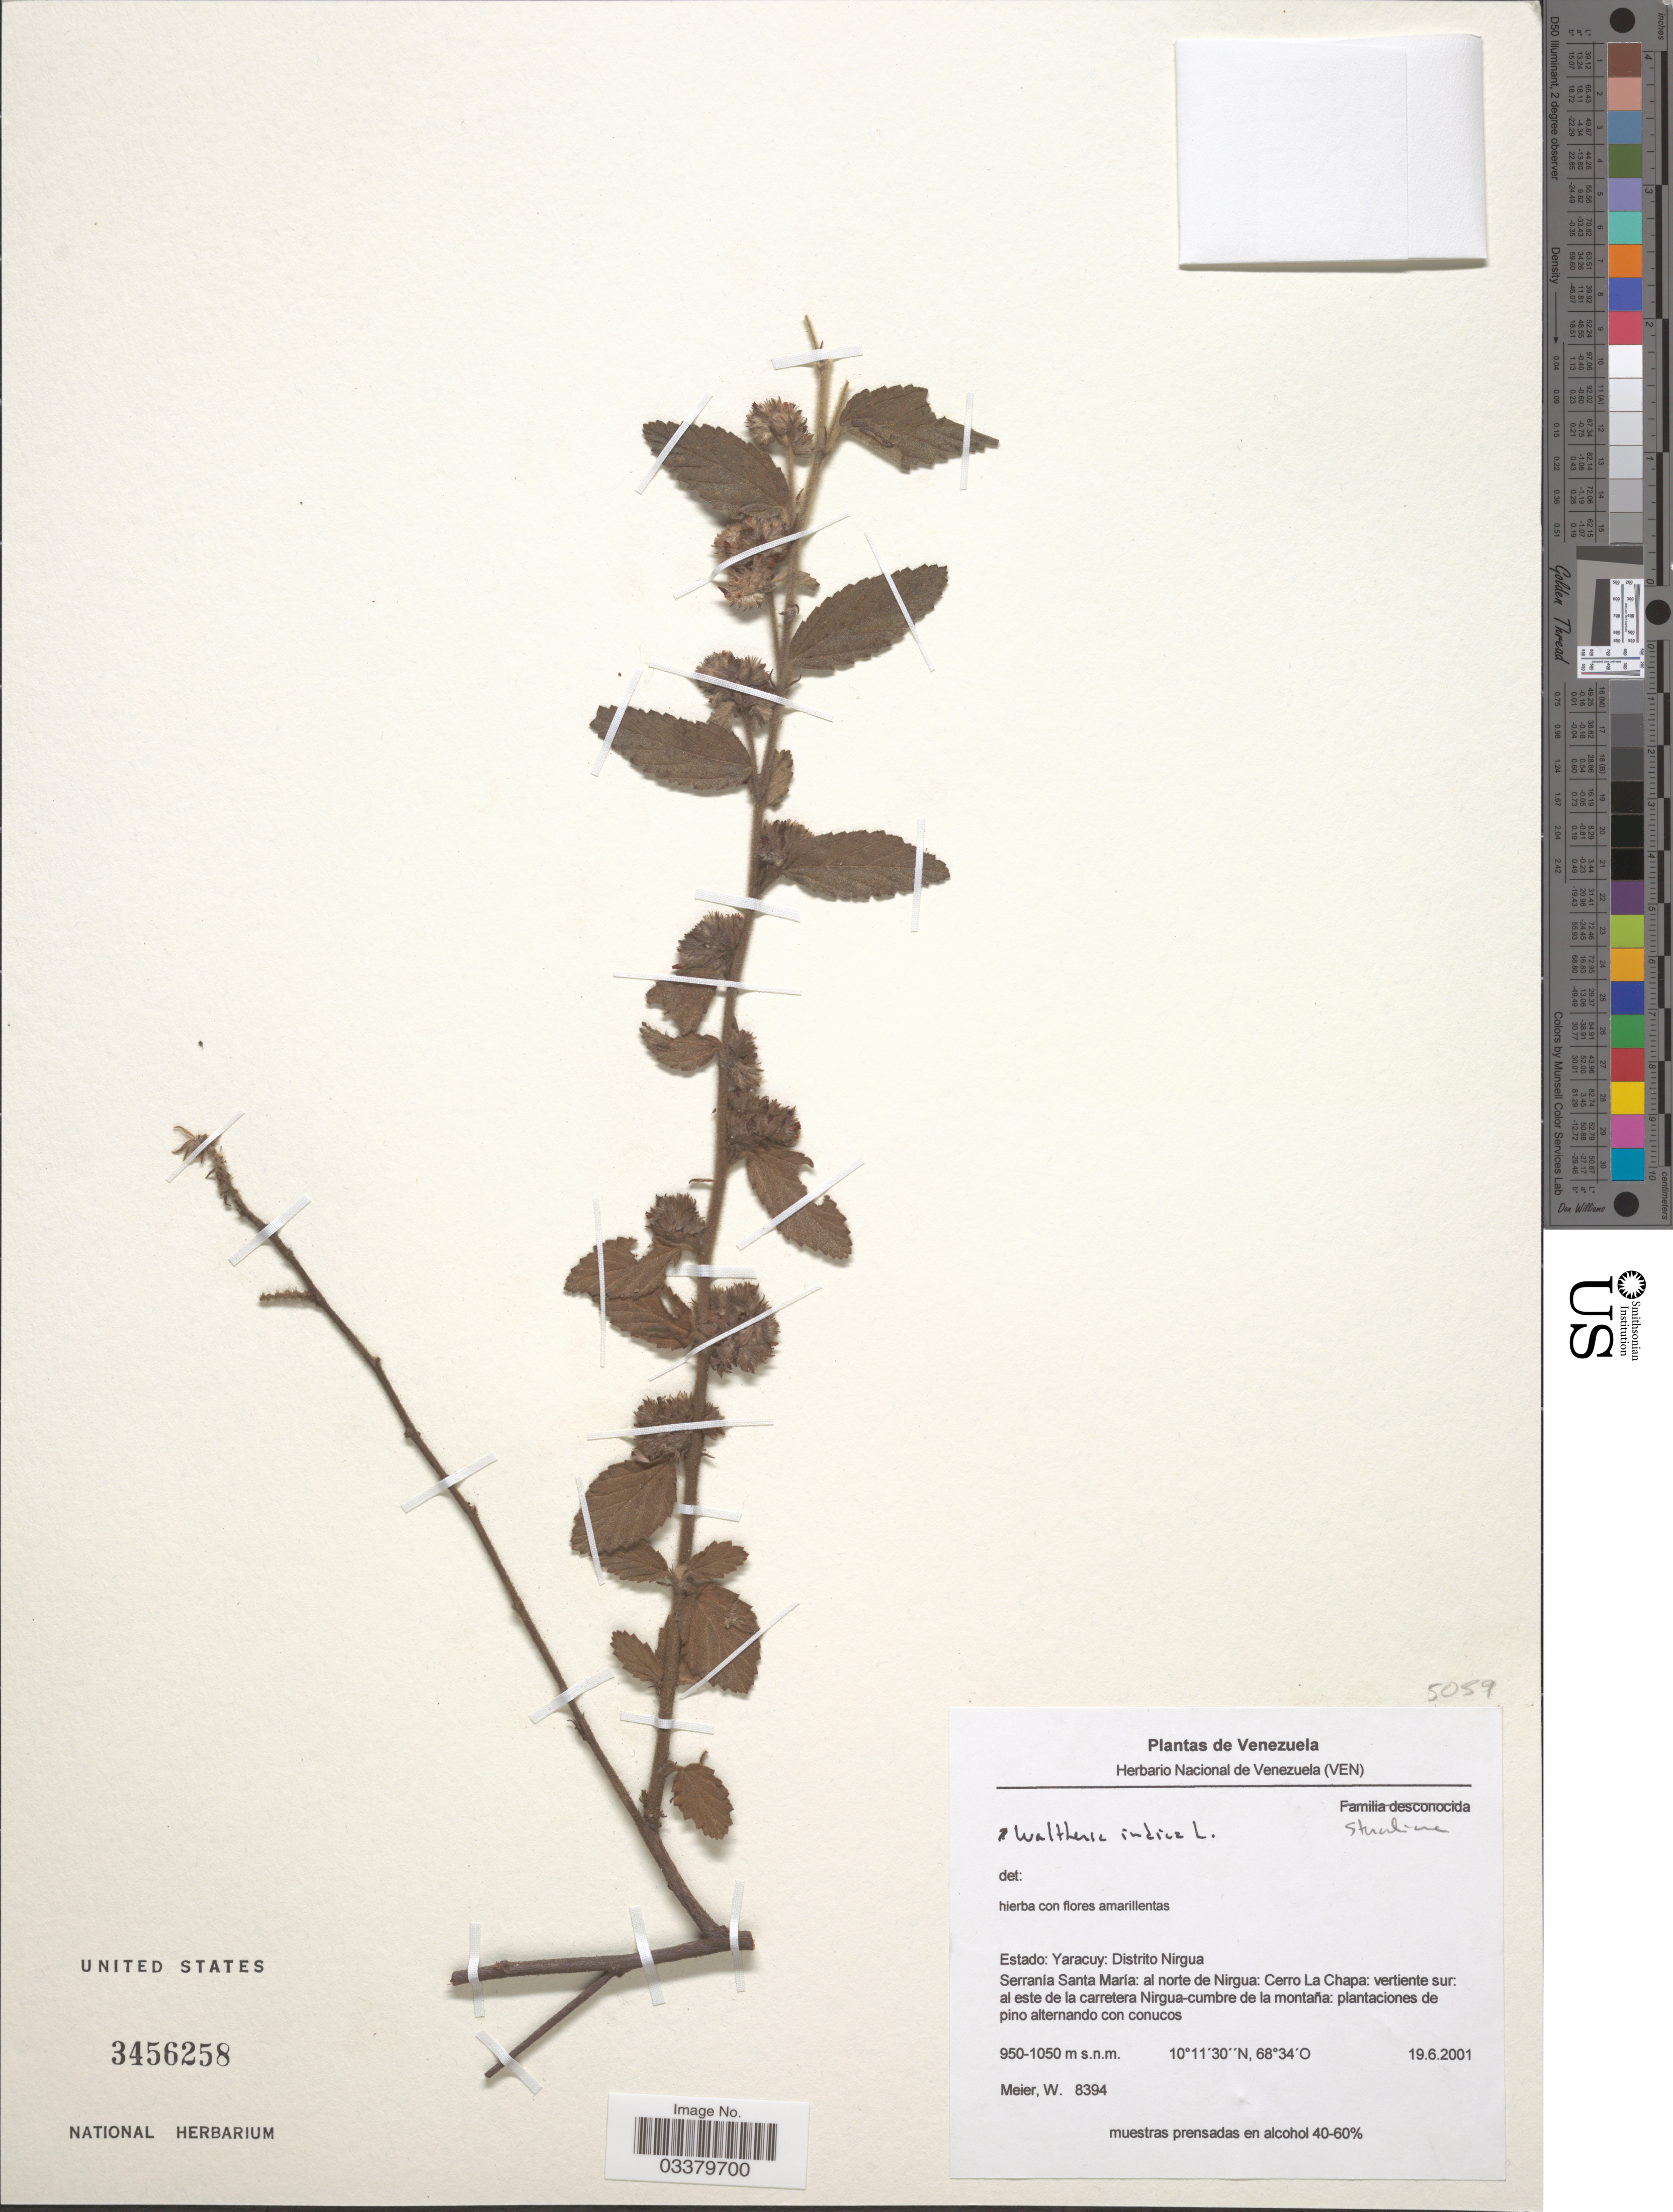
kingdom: Plantae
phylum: Tracheophyta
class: Magnoliopsida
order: Malvales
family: Malvaceae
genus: Waltheria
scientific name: Waltheria indica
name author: L.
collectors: W. Meier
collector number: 8394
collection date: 2001-06-19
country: Venezuela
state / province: Yaracuy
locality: Distrito Nirgua. Serranía Santa María: al norte de Nirgua: Cerro La Chapa: vertiente sur: al este de la carretera Nirgua-cumbre de la montañá.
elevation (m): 950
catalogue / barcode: US 3456258